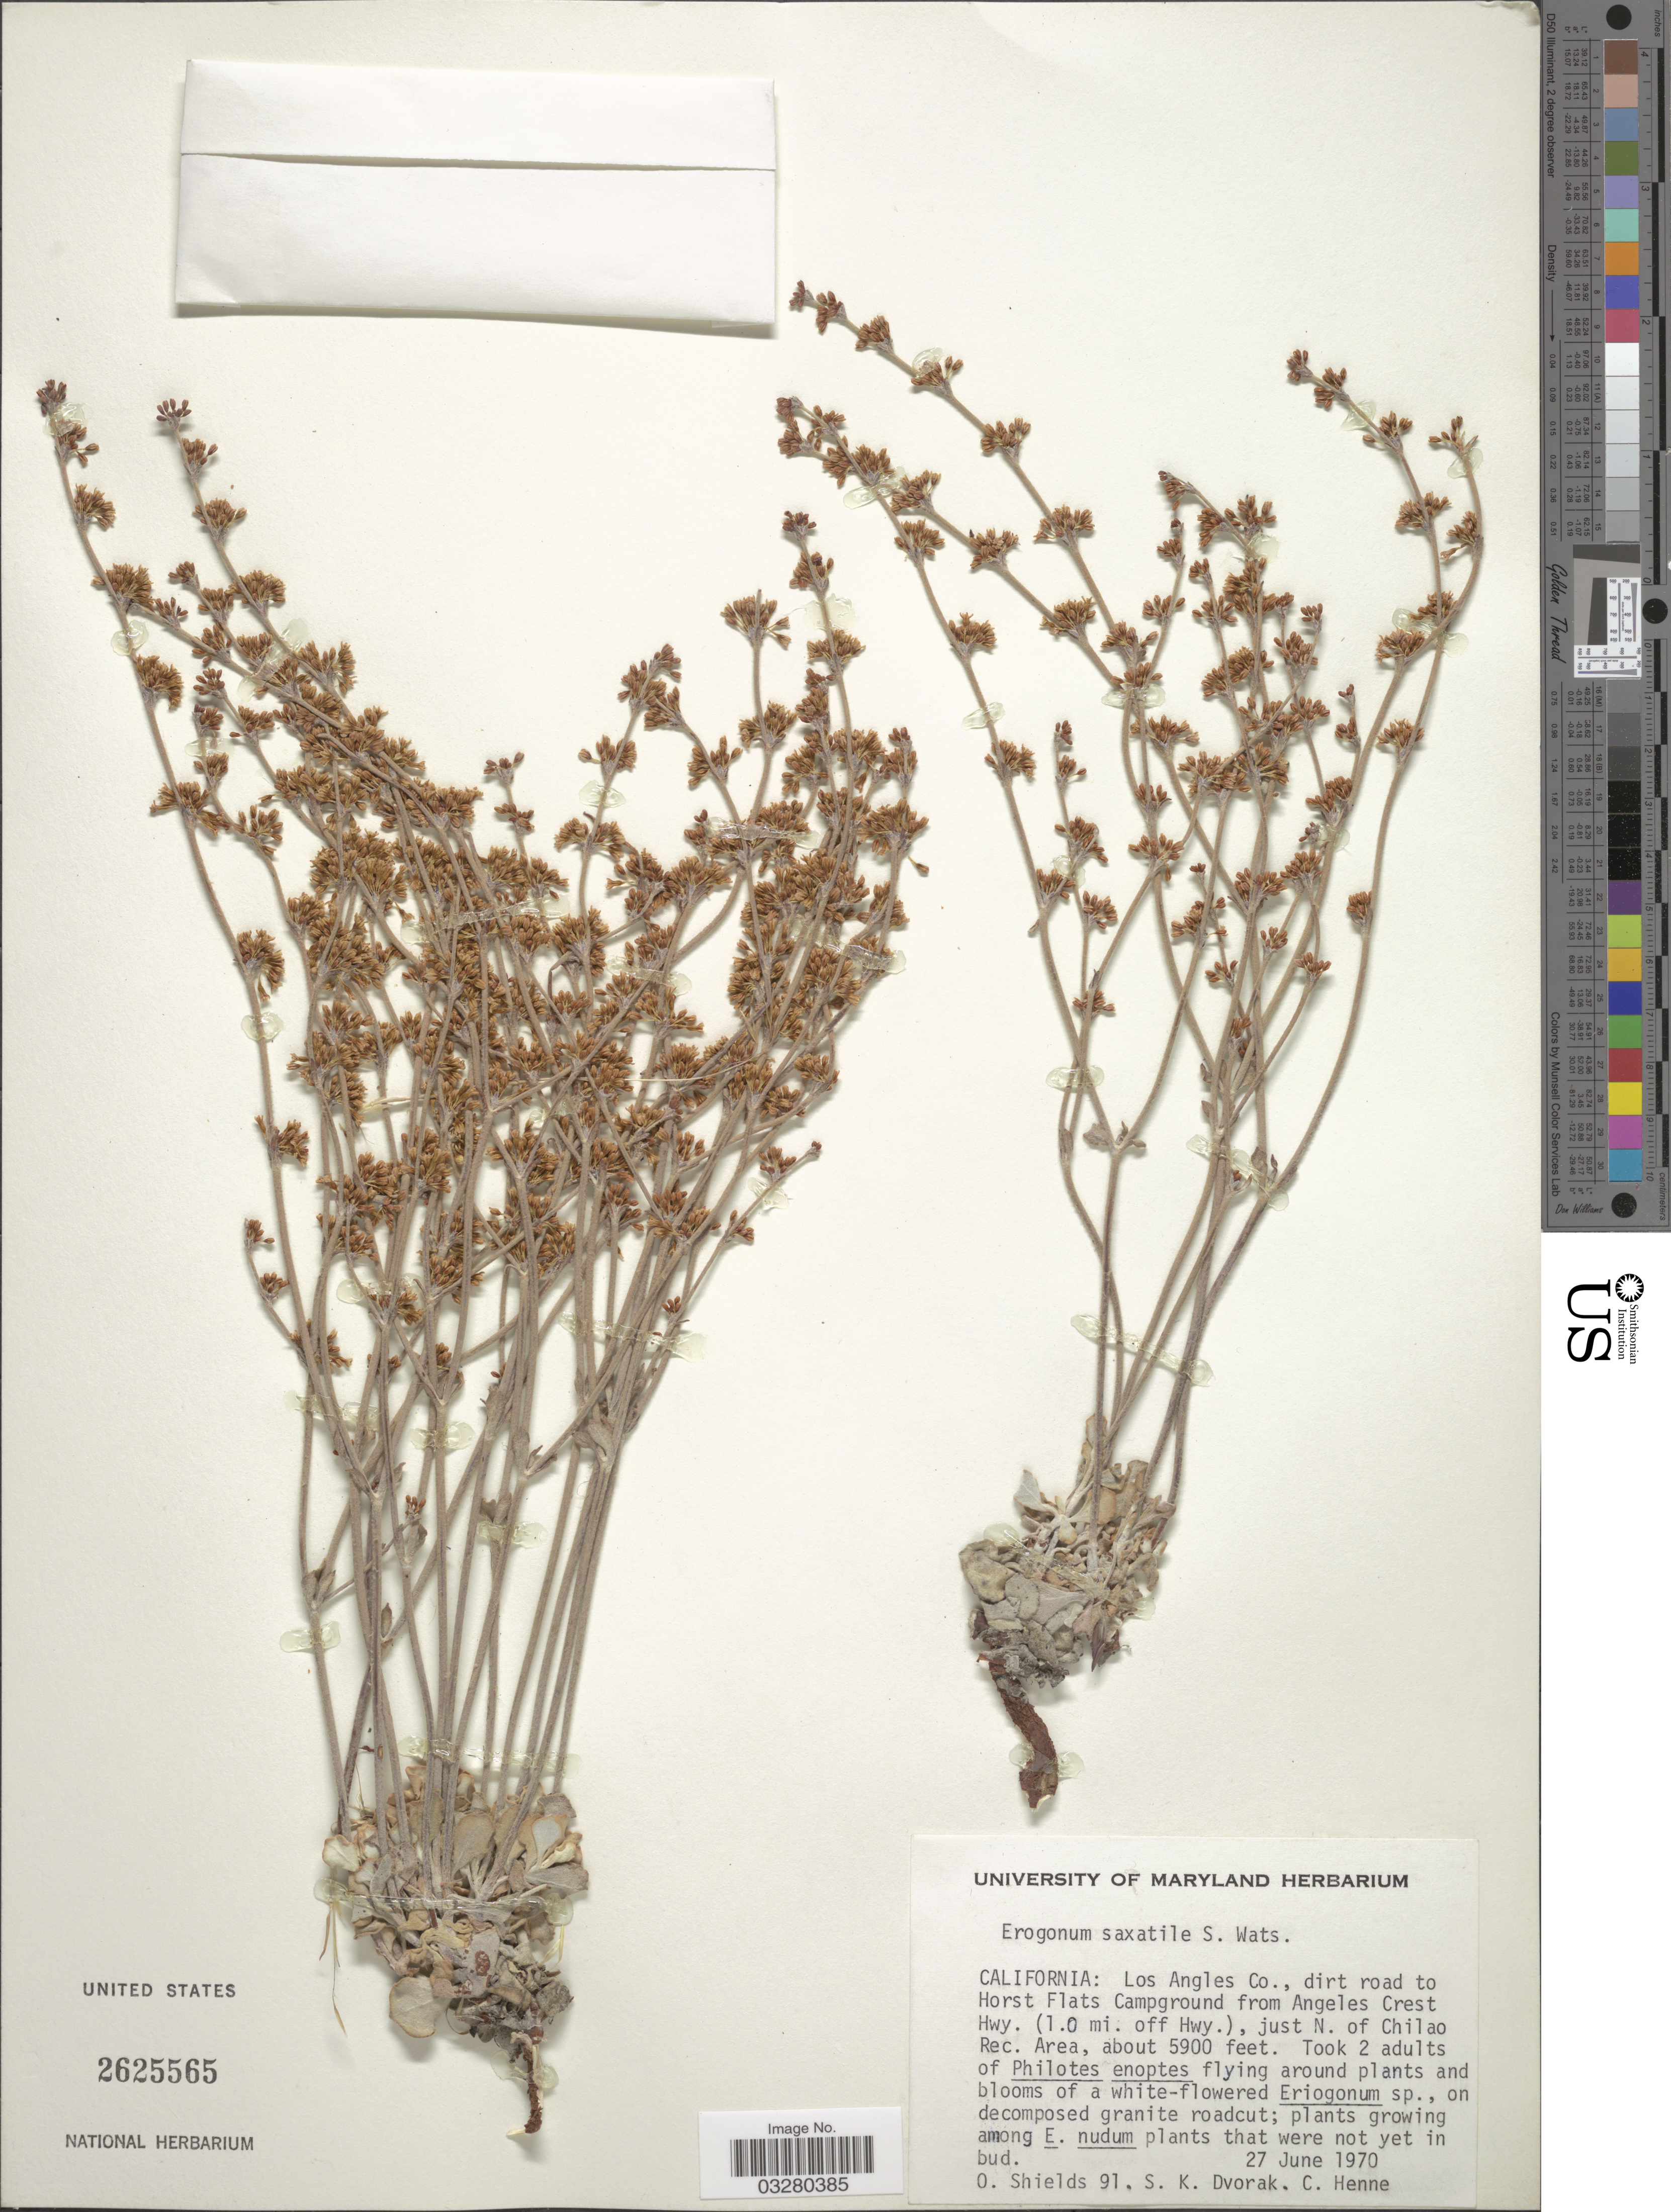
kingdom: Plantae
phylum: Tracheophyta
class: Magnoliopsida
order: Caryophyllales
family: Polygonaceae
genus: Eriogonum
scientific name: Eriogonum saxatile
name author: S. Watson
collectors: O. Shields, S. Dvorak & C. Henne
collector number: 91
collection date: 1970-06-27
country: United States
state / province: California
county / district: Los Angeles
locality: Los Angeles Co., dirt road to Horst Flats Campground from Angeles Crest Hwy. (1.0 mi. off Hwy.), just N. of Chilao Rec. Area.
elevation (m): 1798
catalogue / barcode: US 2625565